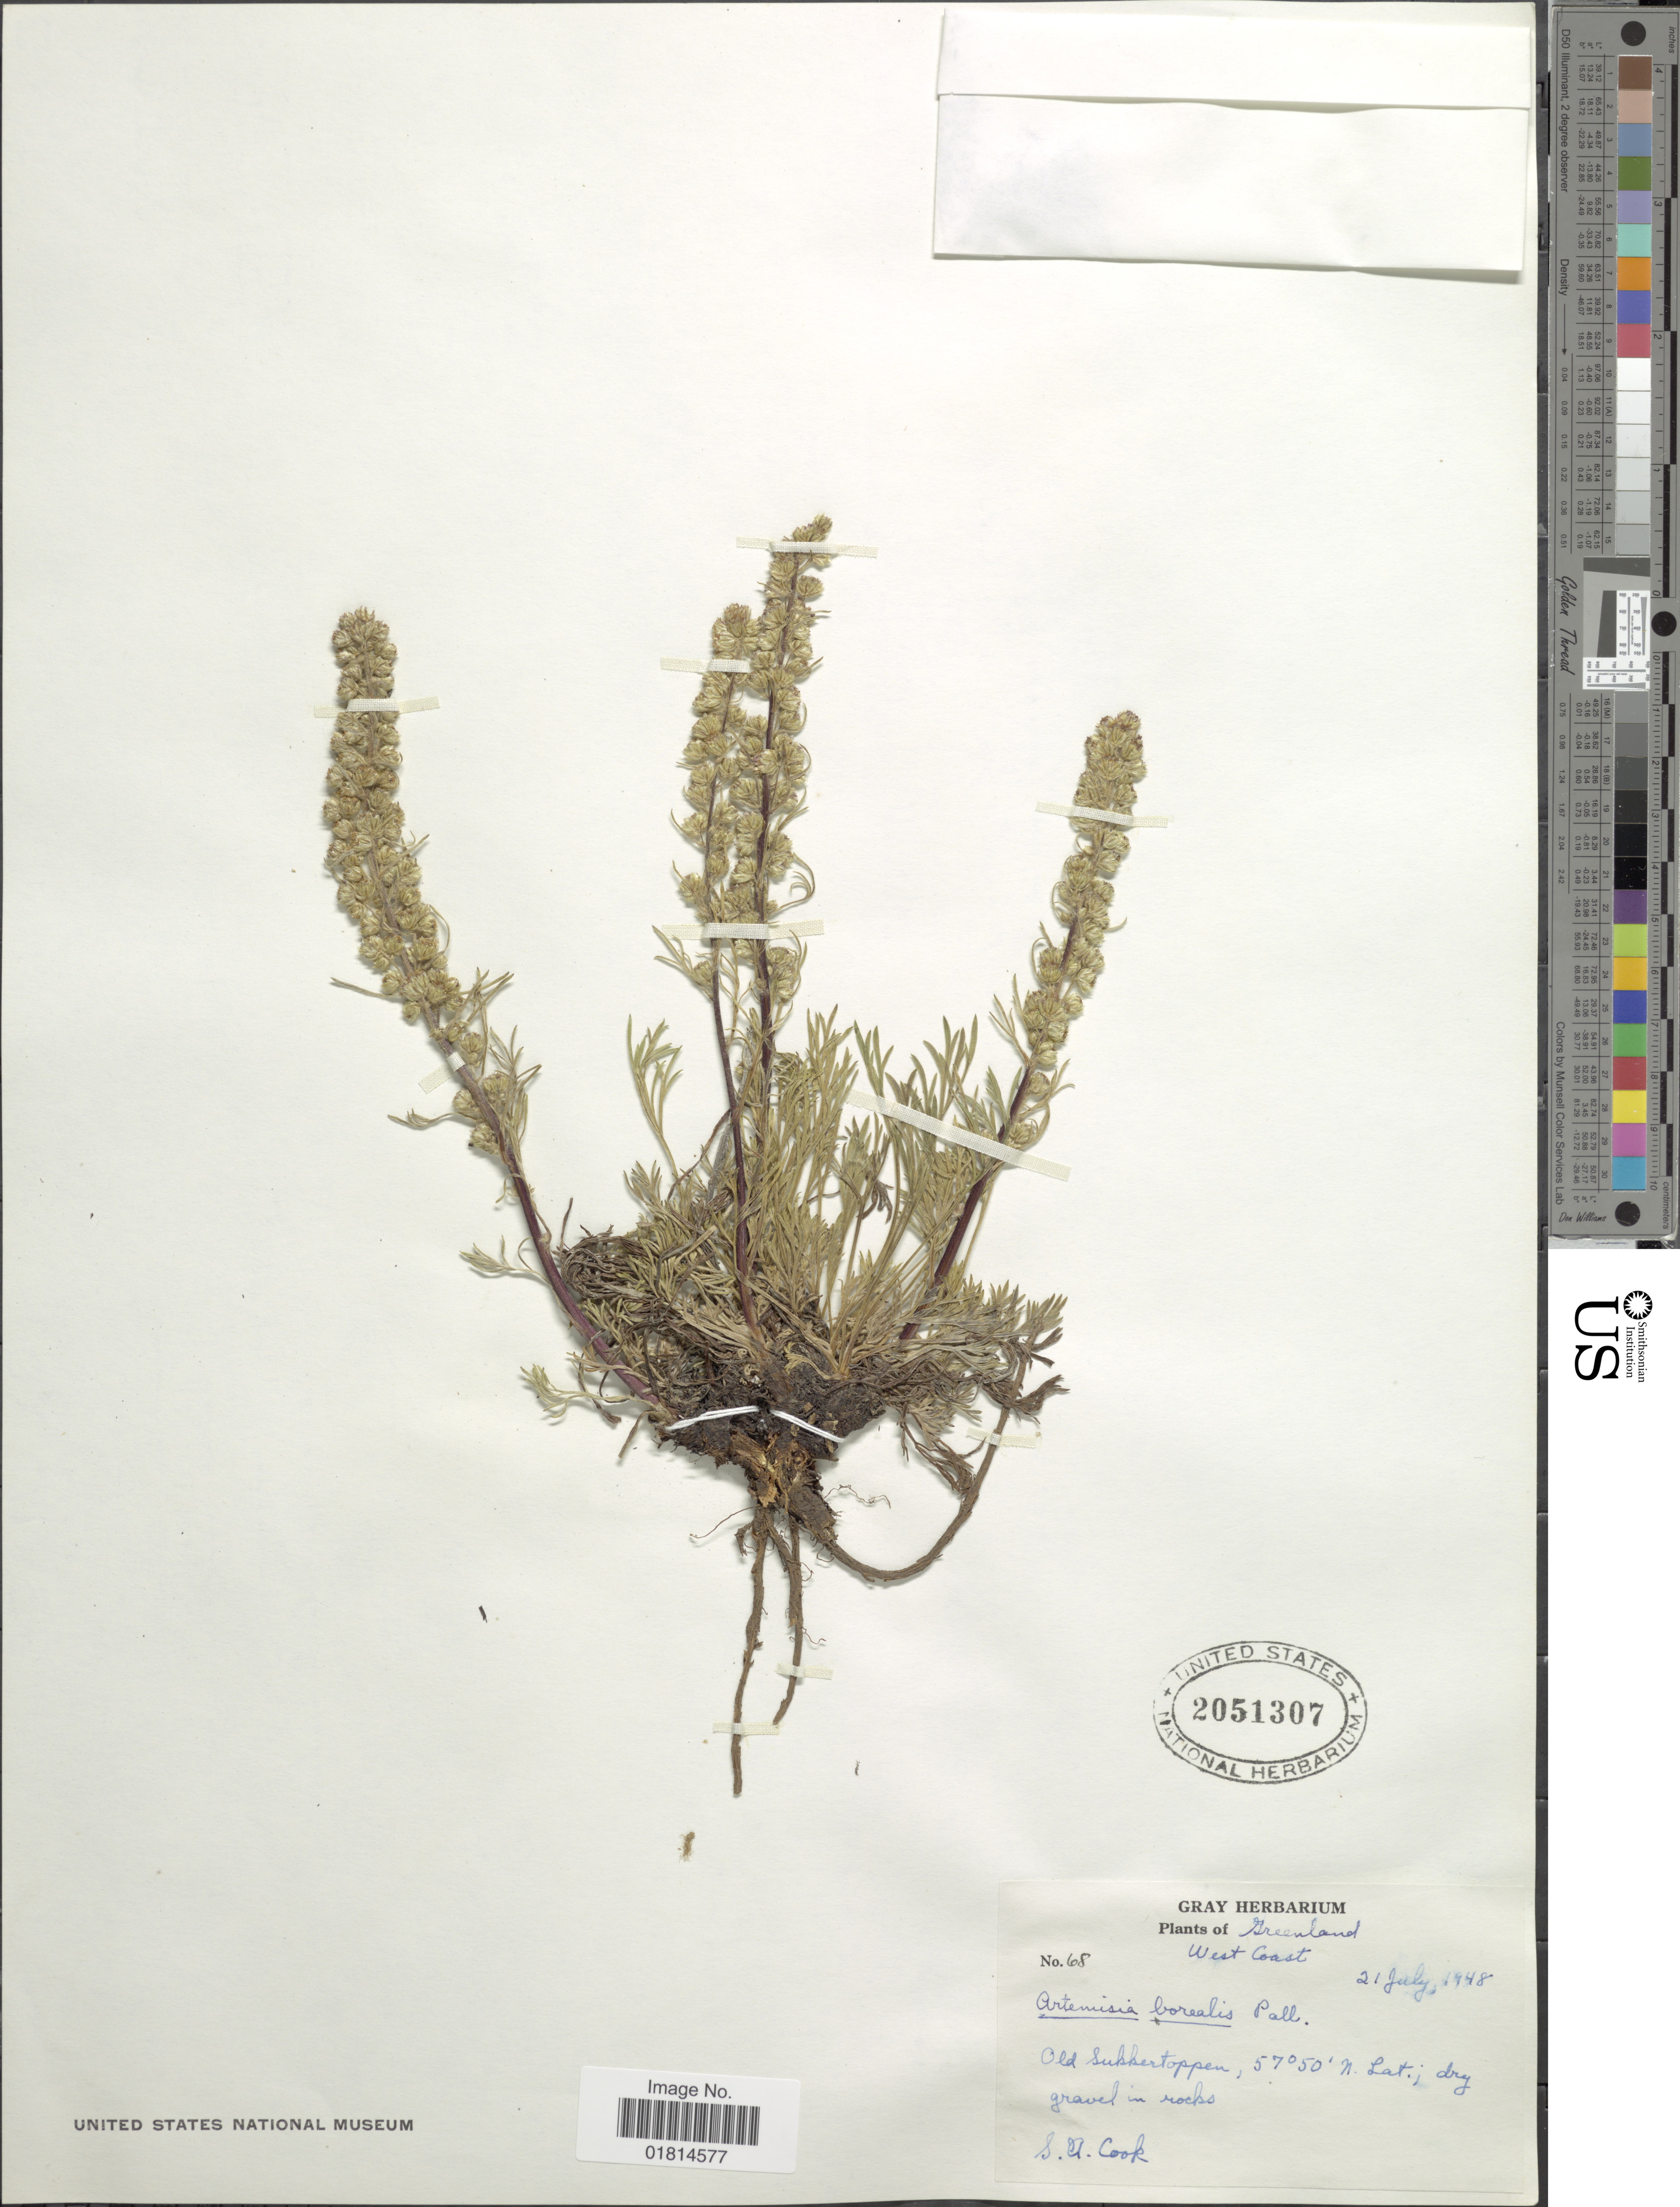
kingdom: Plantae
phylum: Tracheophyta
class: Magnoliopsida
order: Asterales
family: Asteraceae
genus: Artemisia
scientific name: Artemisia borealis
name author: Pall.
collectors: S. A. Cook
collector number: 68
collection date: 1948-07-21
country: New Zealand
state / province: West Coast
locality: Old Sukkertoppen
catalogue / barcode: US 2051307